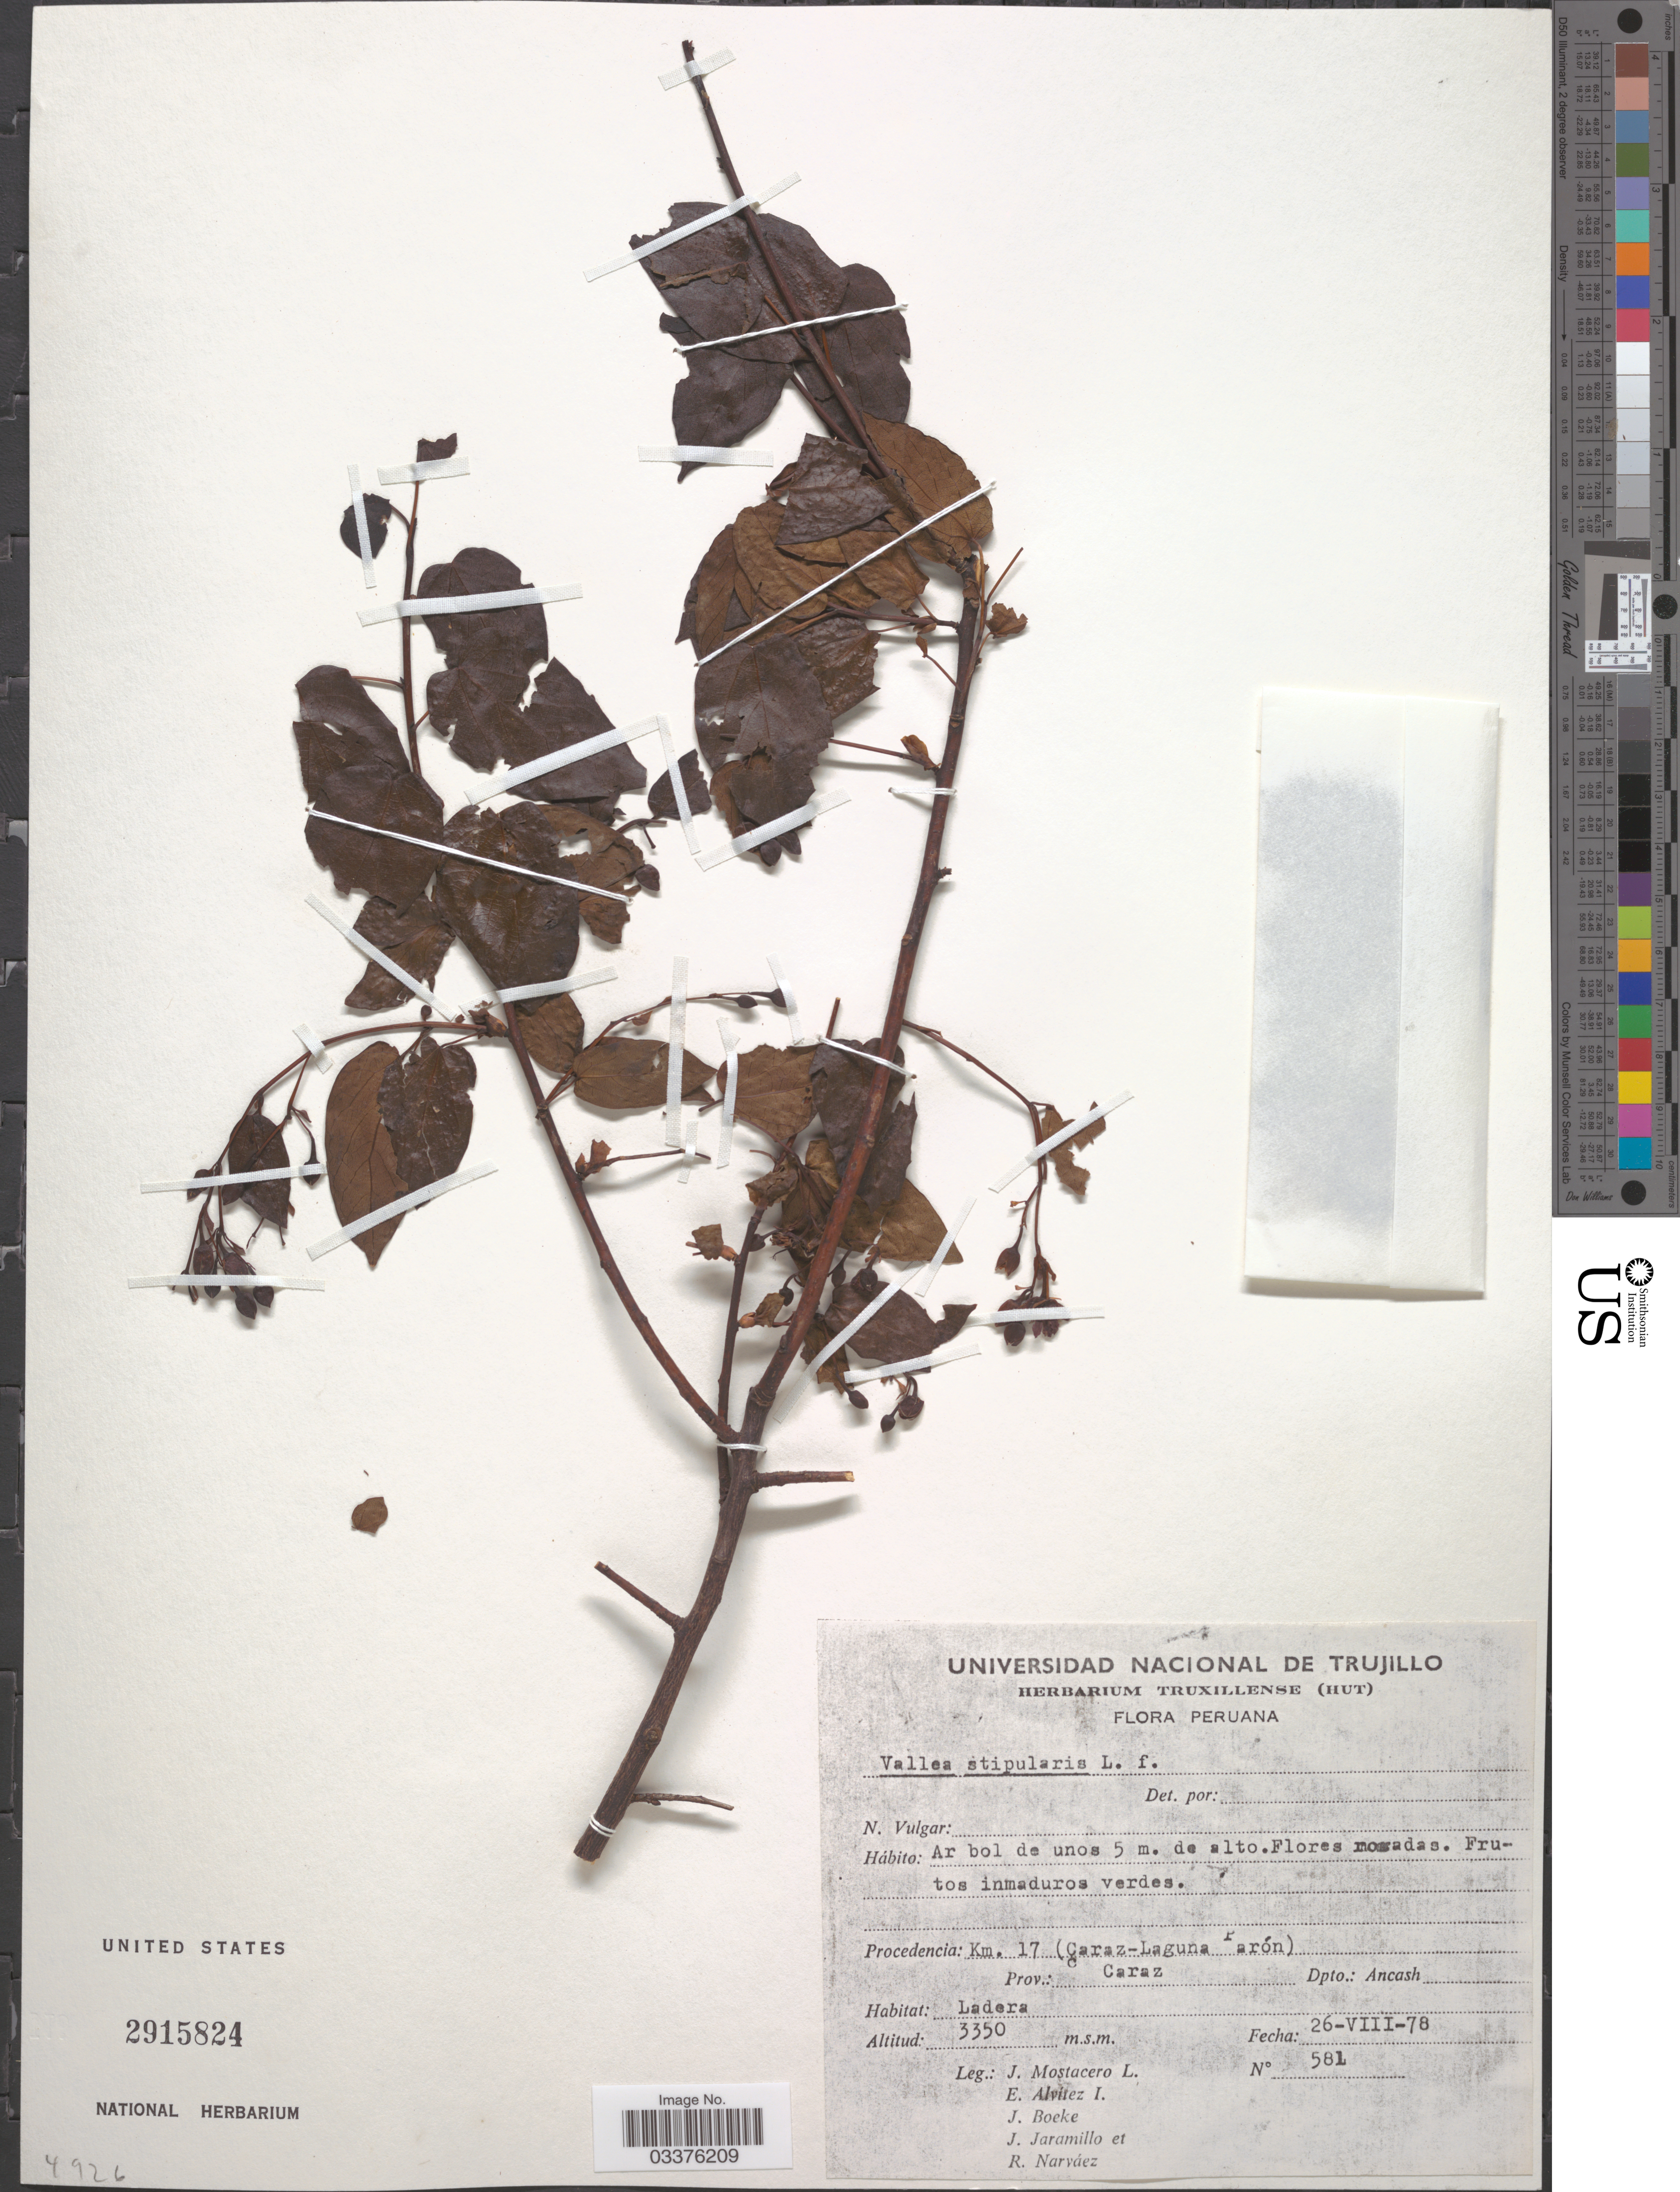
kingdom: Plantae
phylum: Tracheophyta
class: Magnoliopsida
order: Oxalidales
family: Elaeocarpaceae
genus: Vallea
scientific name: Vallea stipularis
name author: L. f.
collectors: J. Mostacero L., E. Alvitez I., J. Boeke, J. Jaramillo & R. Narváez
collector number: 581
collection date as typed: Transcribed d/m/y: 26/8/78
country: Peru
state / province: Ancash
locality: Procedencia: Km. 17 (Caraz-Laguna Parón), Prov.: Caraz, Dpto.: Ancash.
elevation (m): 3350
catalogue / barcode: US 2915824